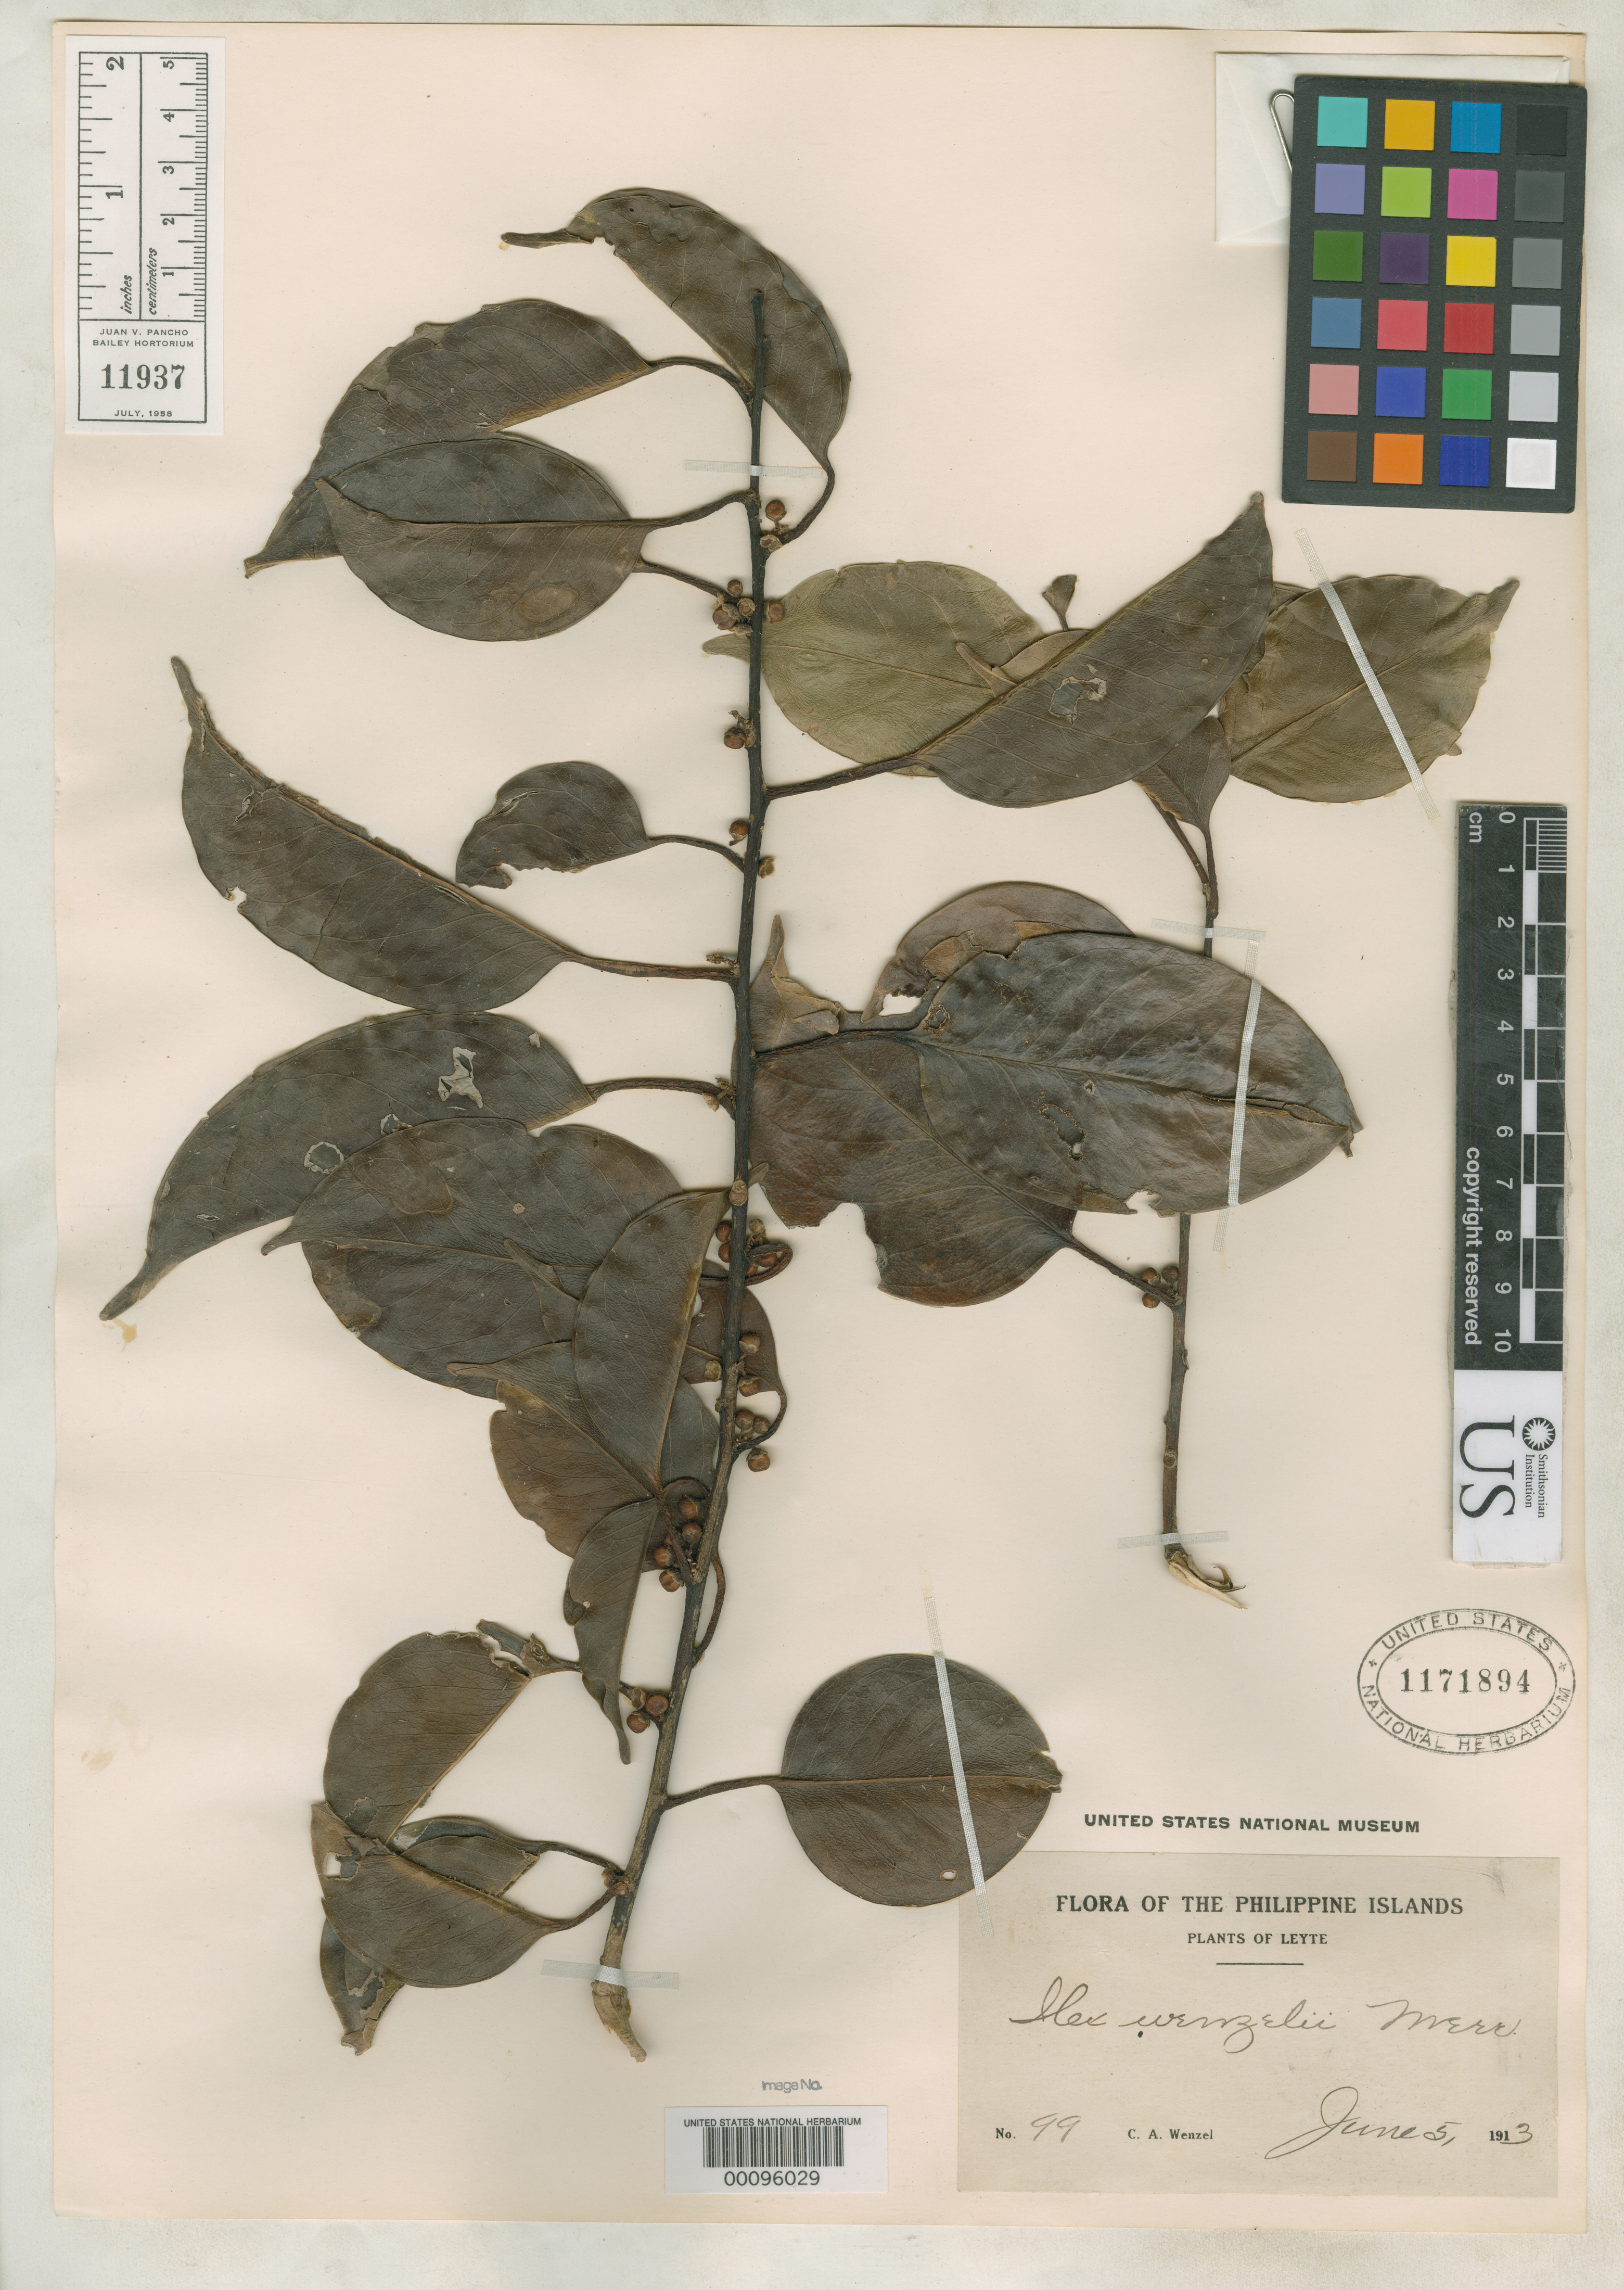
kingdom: Plantae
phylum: Tracheophyta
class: Magnoliopsida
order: Aquifoliales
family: Aquifoliaceae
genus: Ilex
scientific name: Ilex wenzelii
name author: Merr.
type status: Type Collection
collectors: C. Wenzel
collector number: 99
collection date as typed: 05 Jun 1913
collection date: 1913-06-05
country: Philippines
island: Leyte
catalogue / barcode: US 1171894